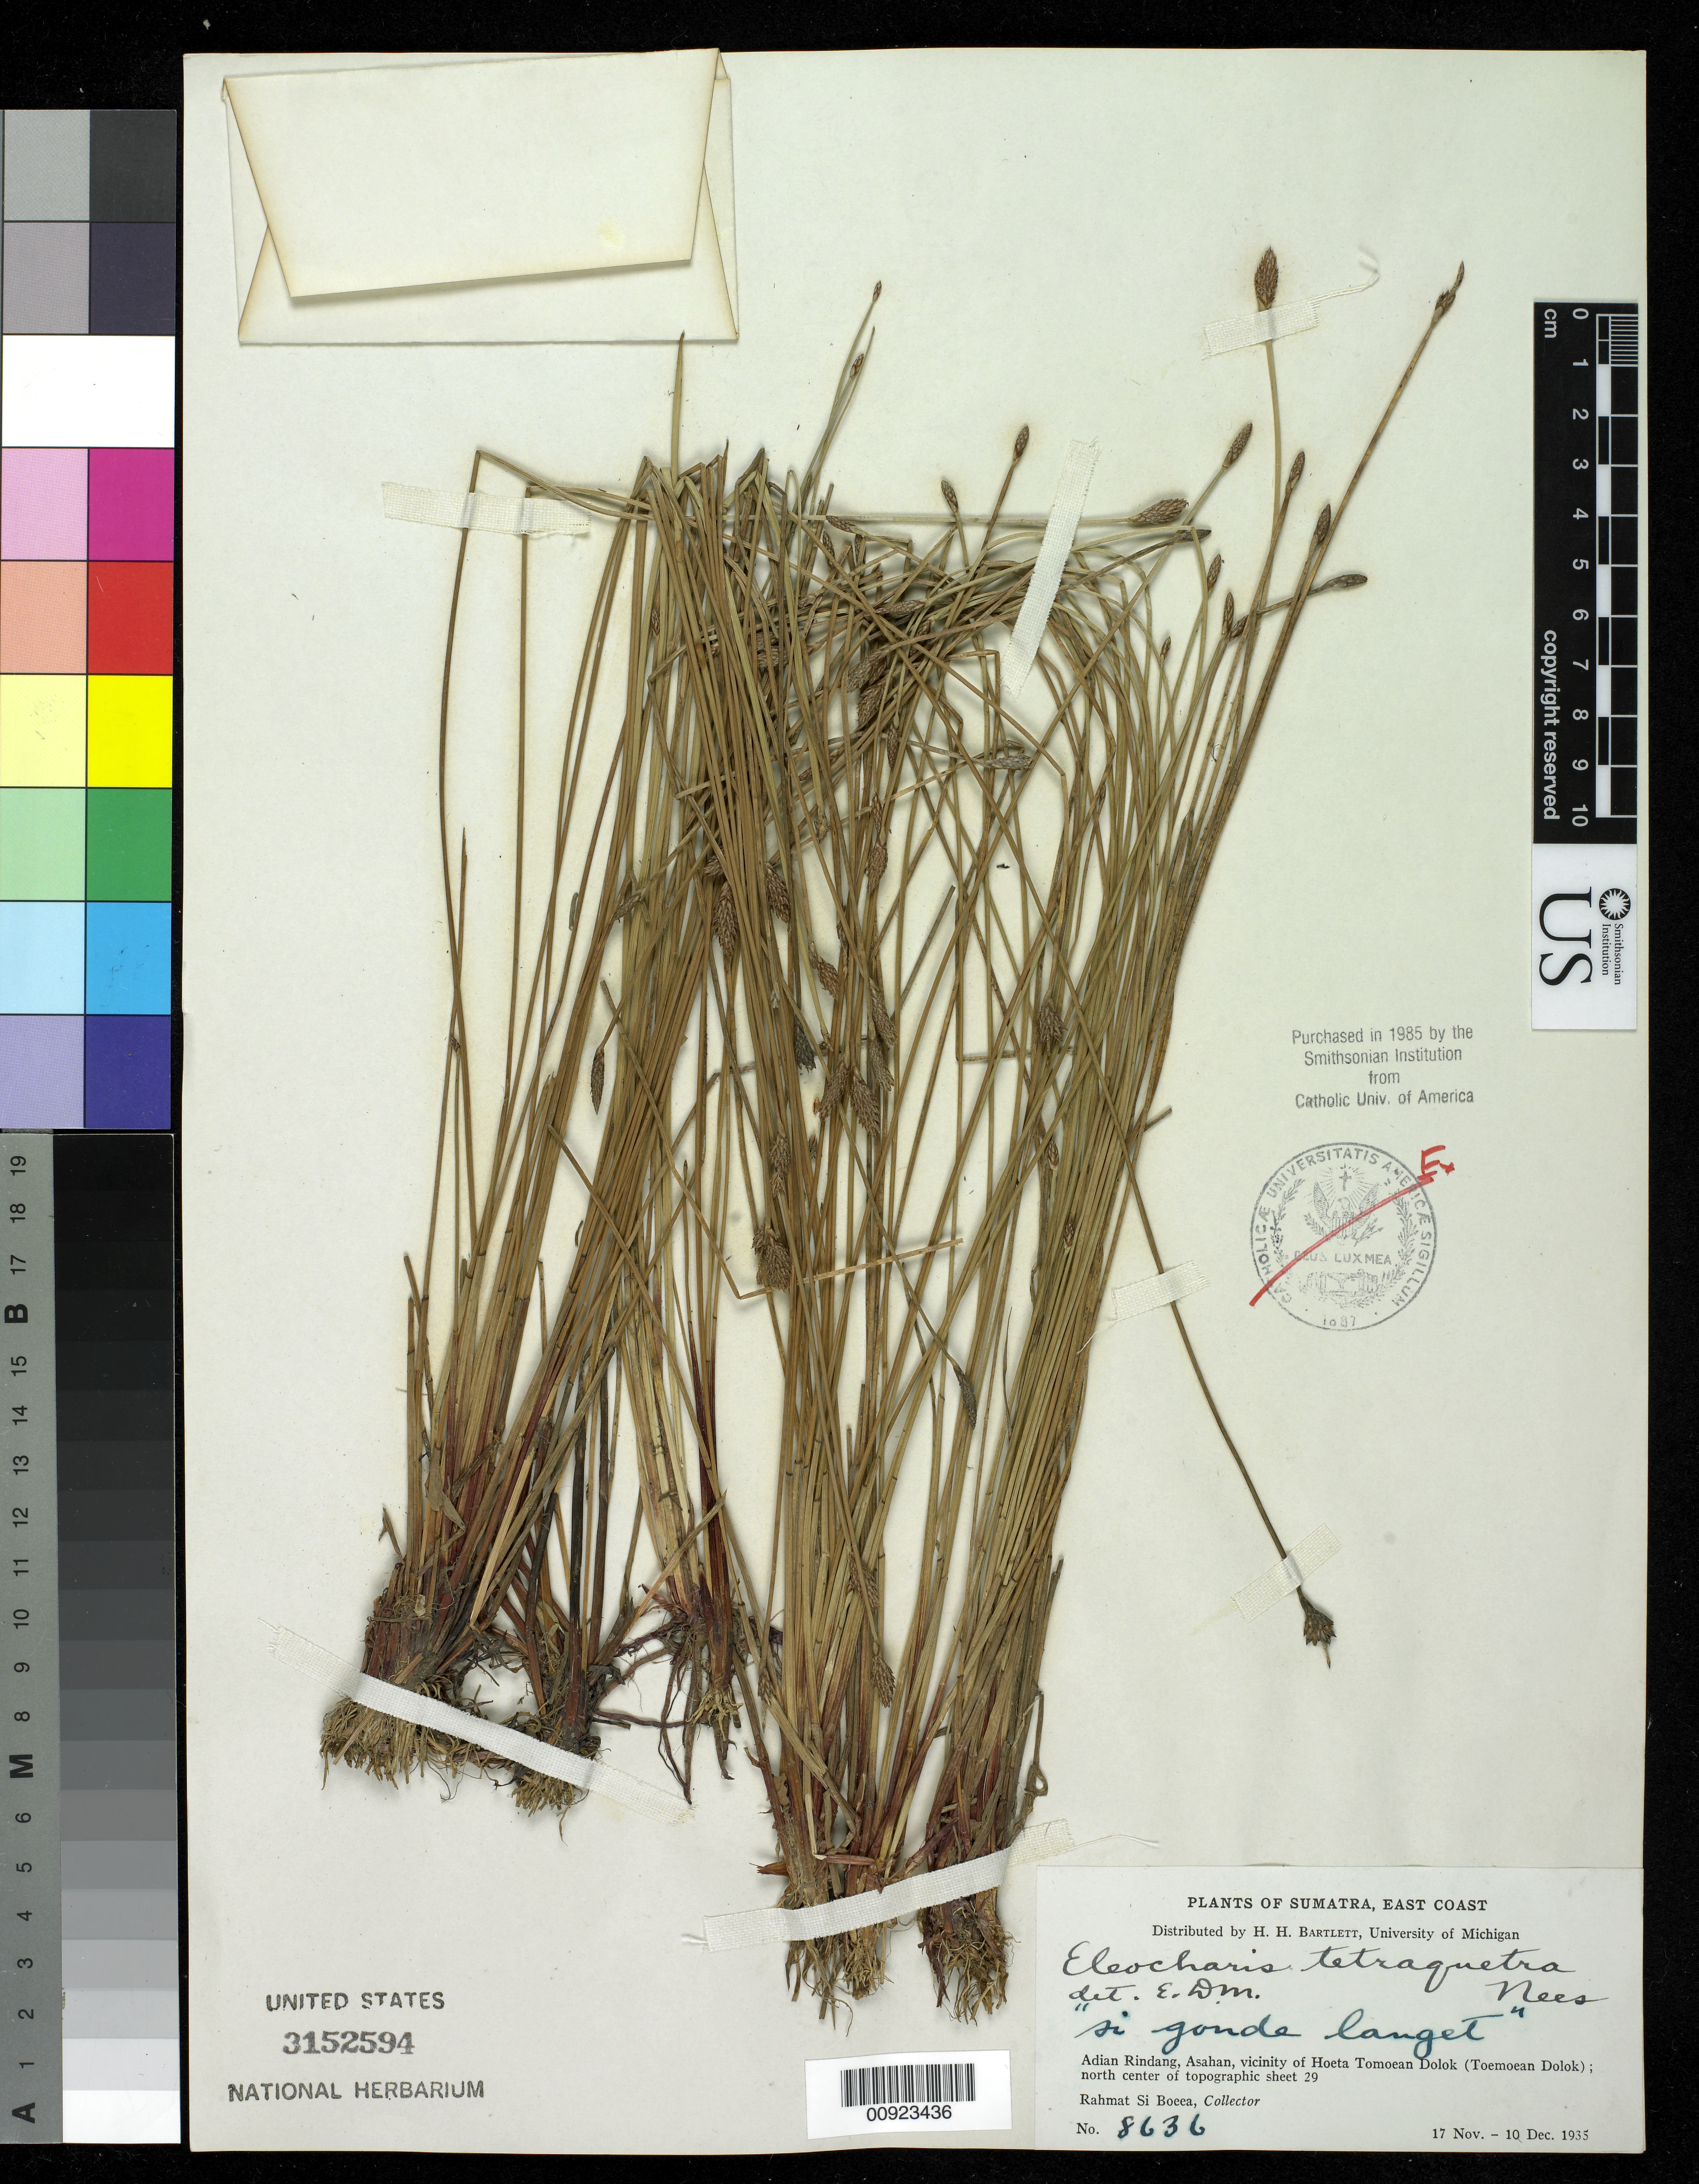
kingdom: Plantae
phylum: Tracheophyta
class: Liliopsida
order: Poales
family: Cyperaceae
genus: Eleocharis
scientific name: Eleocharis tetraquetra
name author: Nees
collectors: Rahmat Si Boeea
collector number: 8636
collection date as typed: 17 Nov 1935 to 10 Dec 1935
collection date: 1935-11-17/1935-12-10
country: Indonesia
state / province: Sumatra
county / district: Aceh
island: Sumatra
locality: Adian Rindang, Ashan, vicinity of Hoeta Tomoean Dolok (Toemoean DOlok)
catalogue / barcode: US 3152594